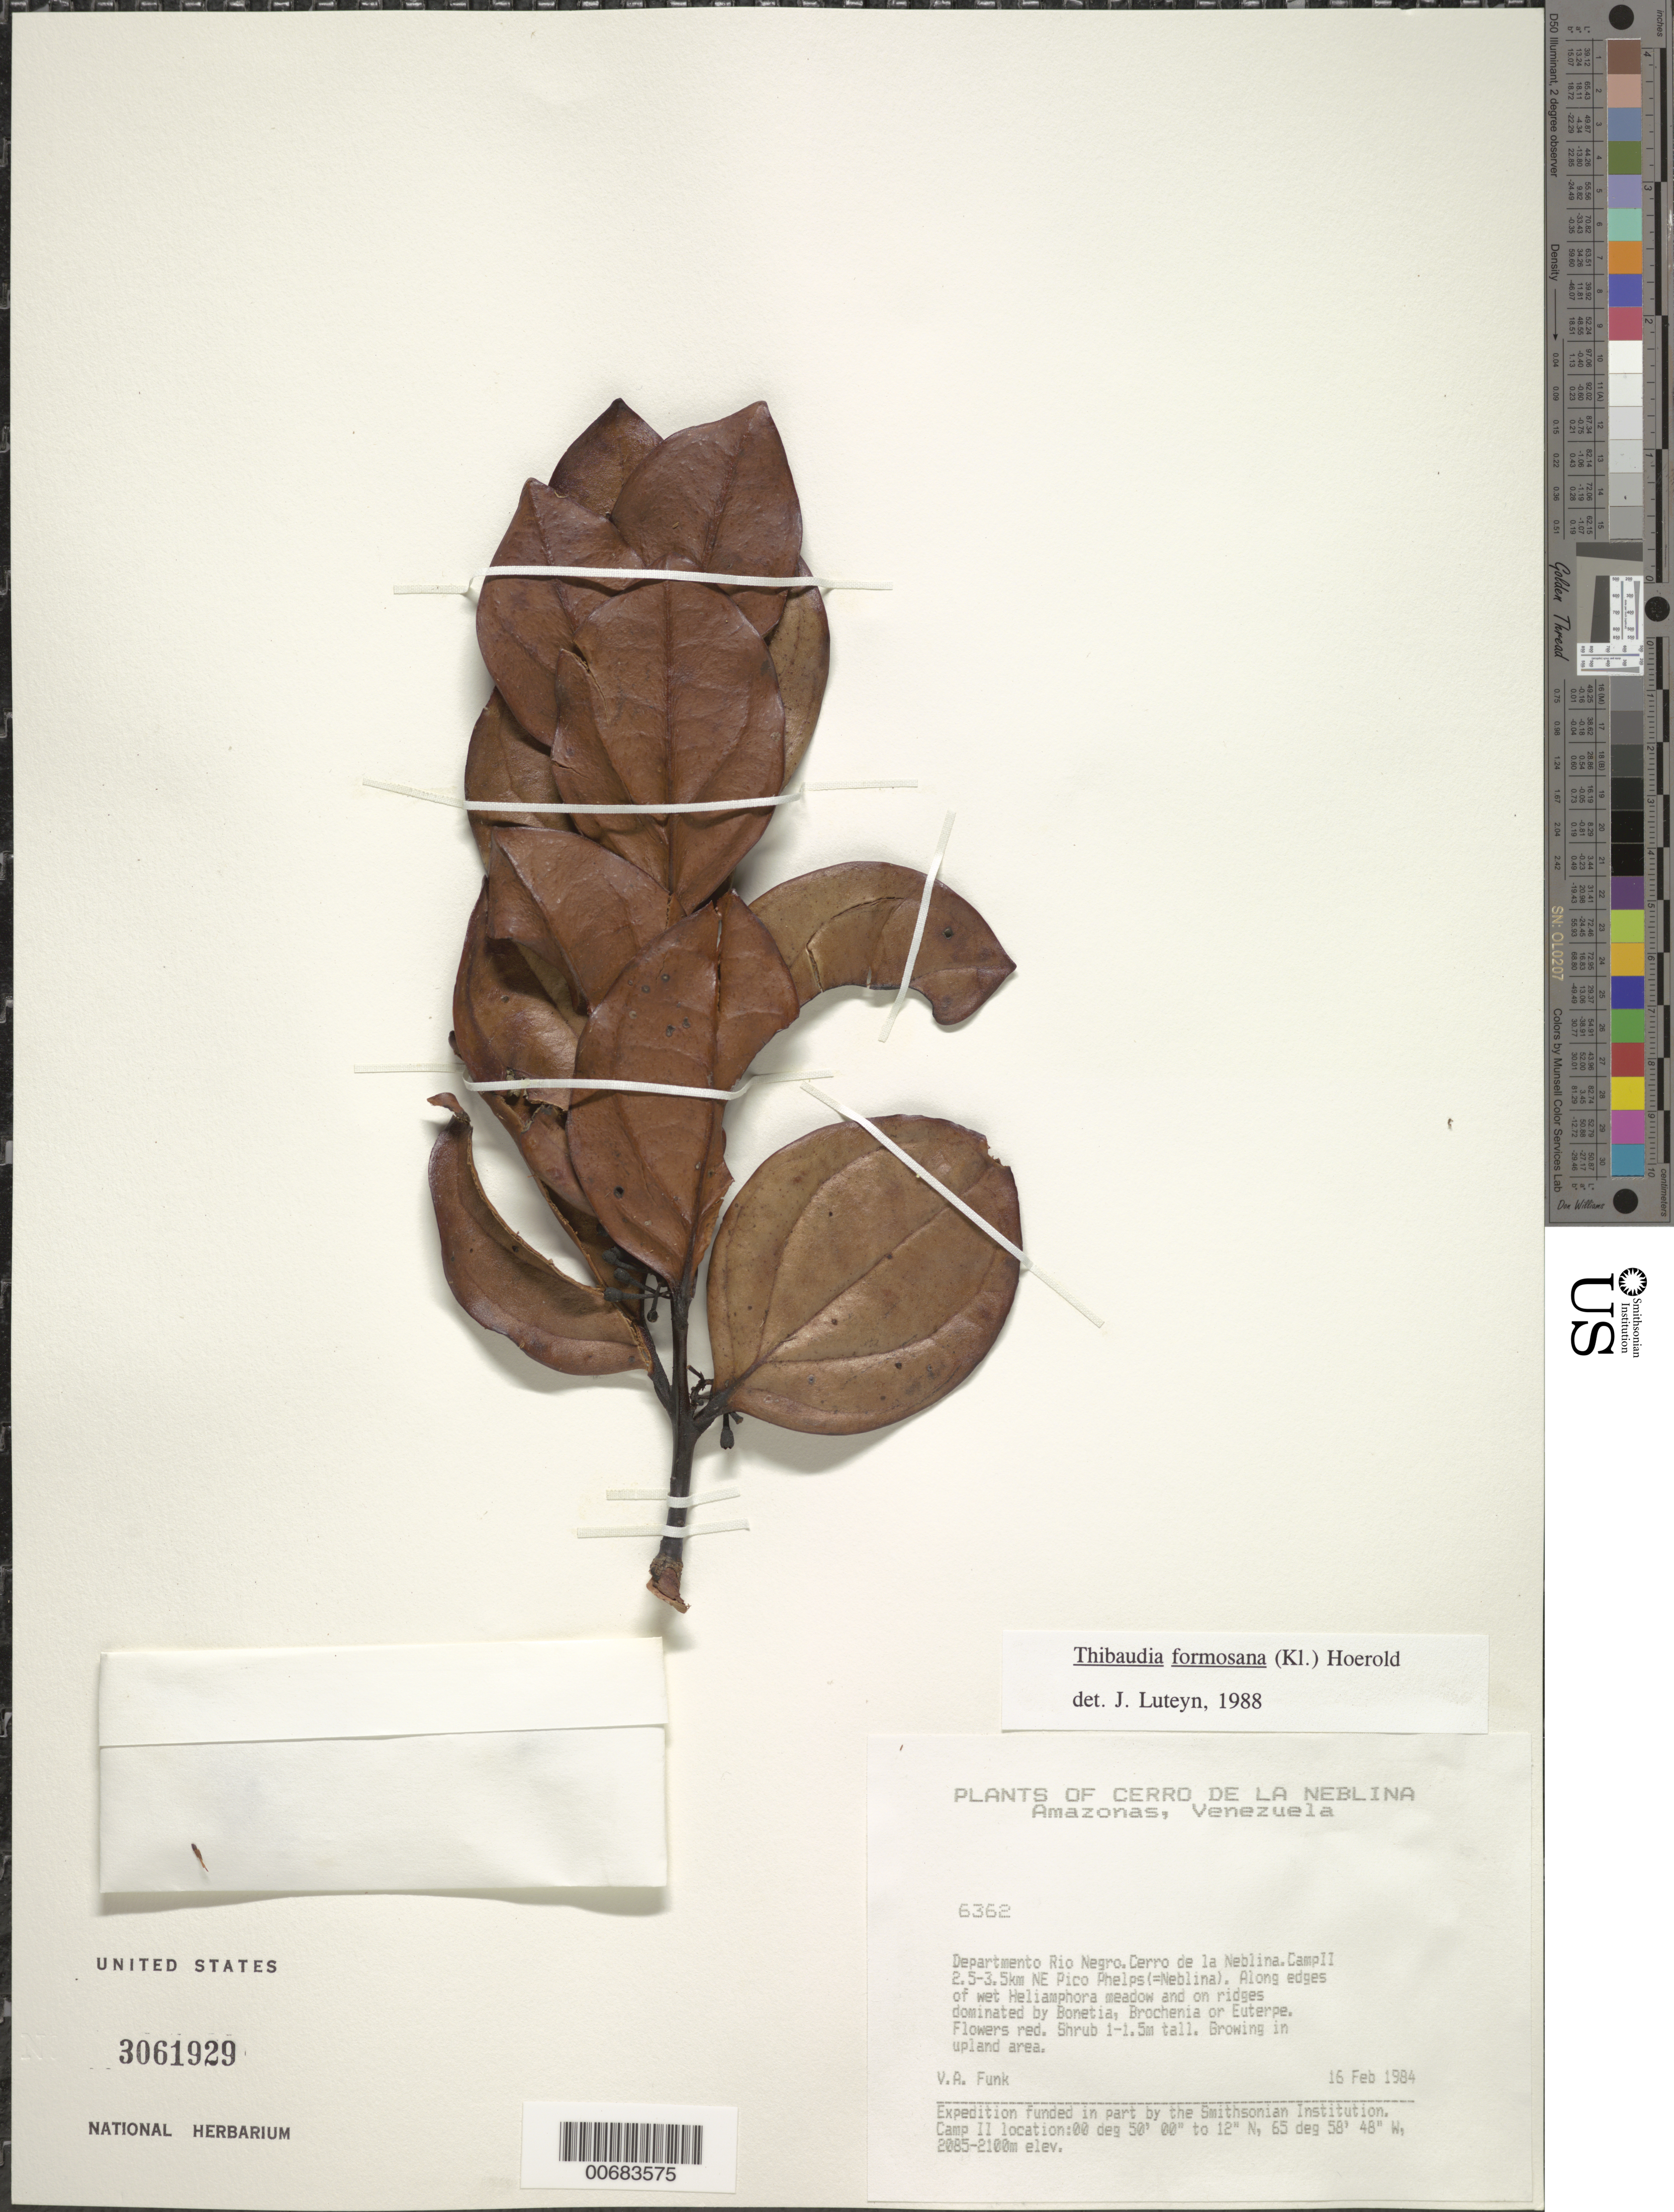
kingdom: Plantae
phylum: Tracheophyta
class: Magnoliopsida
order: Ericales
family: Ericaceae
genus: Thibaudia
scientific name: Thibaudia formosa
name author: (Klotzsch) Hoerold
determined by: Luteyn, J. L.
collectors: V. Funk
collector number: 6362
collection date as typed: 16-Feb-84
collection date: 1984-02-16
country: Venezuela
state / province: Amazonas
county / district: Río Negro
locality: Cerro de la Neblina, Camp II 2.5-3.5 km NE Pico Phelps (=Neblina)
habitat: Wet meadow w/ Heliamphora, grasses and sphagnum surrounded by low forest of predominately Euterpe and Bonetia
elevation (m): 2085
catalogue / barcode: US 3061929